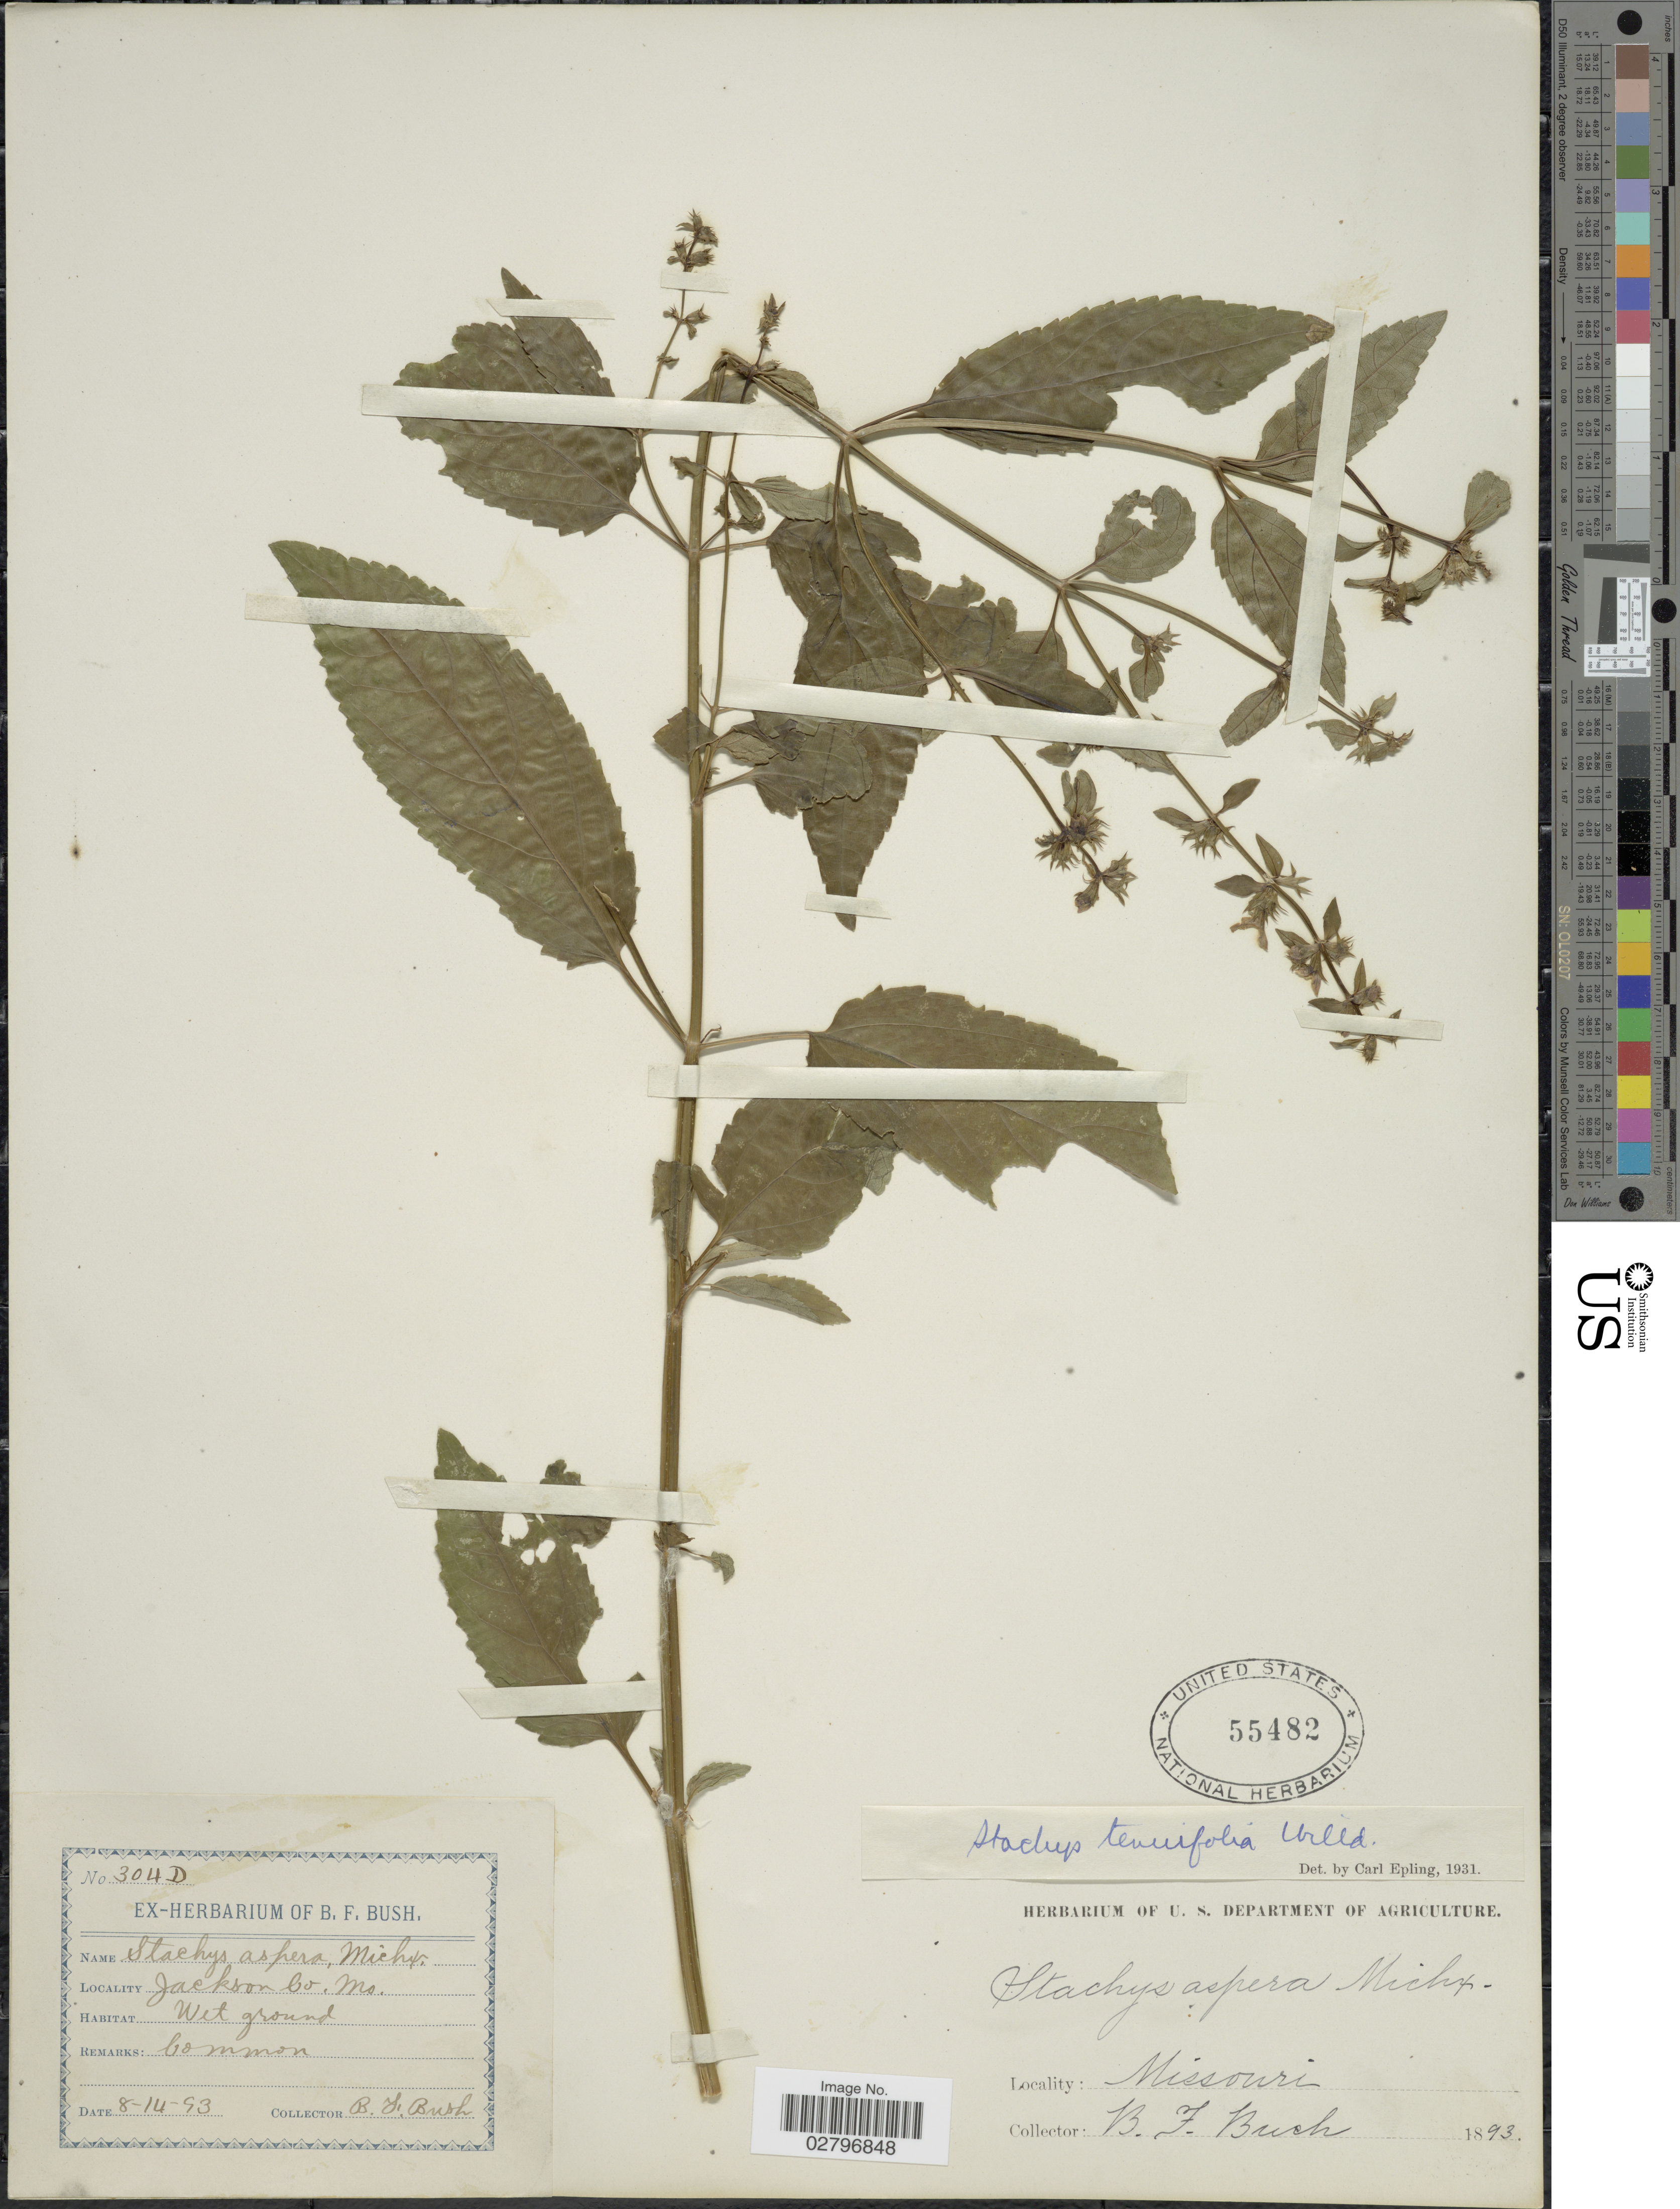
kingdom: Plantae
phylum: Tracheophyta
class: Magnoliopsida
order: Lamiales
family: Lamiaceae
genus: Stachys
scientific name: Stachys tenuifolia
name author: Willd.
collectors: B. F. Bush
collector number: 304 D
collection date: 1893-08-14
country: United States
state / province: Missouri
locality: Jackson Co., Mo.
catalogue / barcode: US 55482